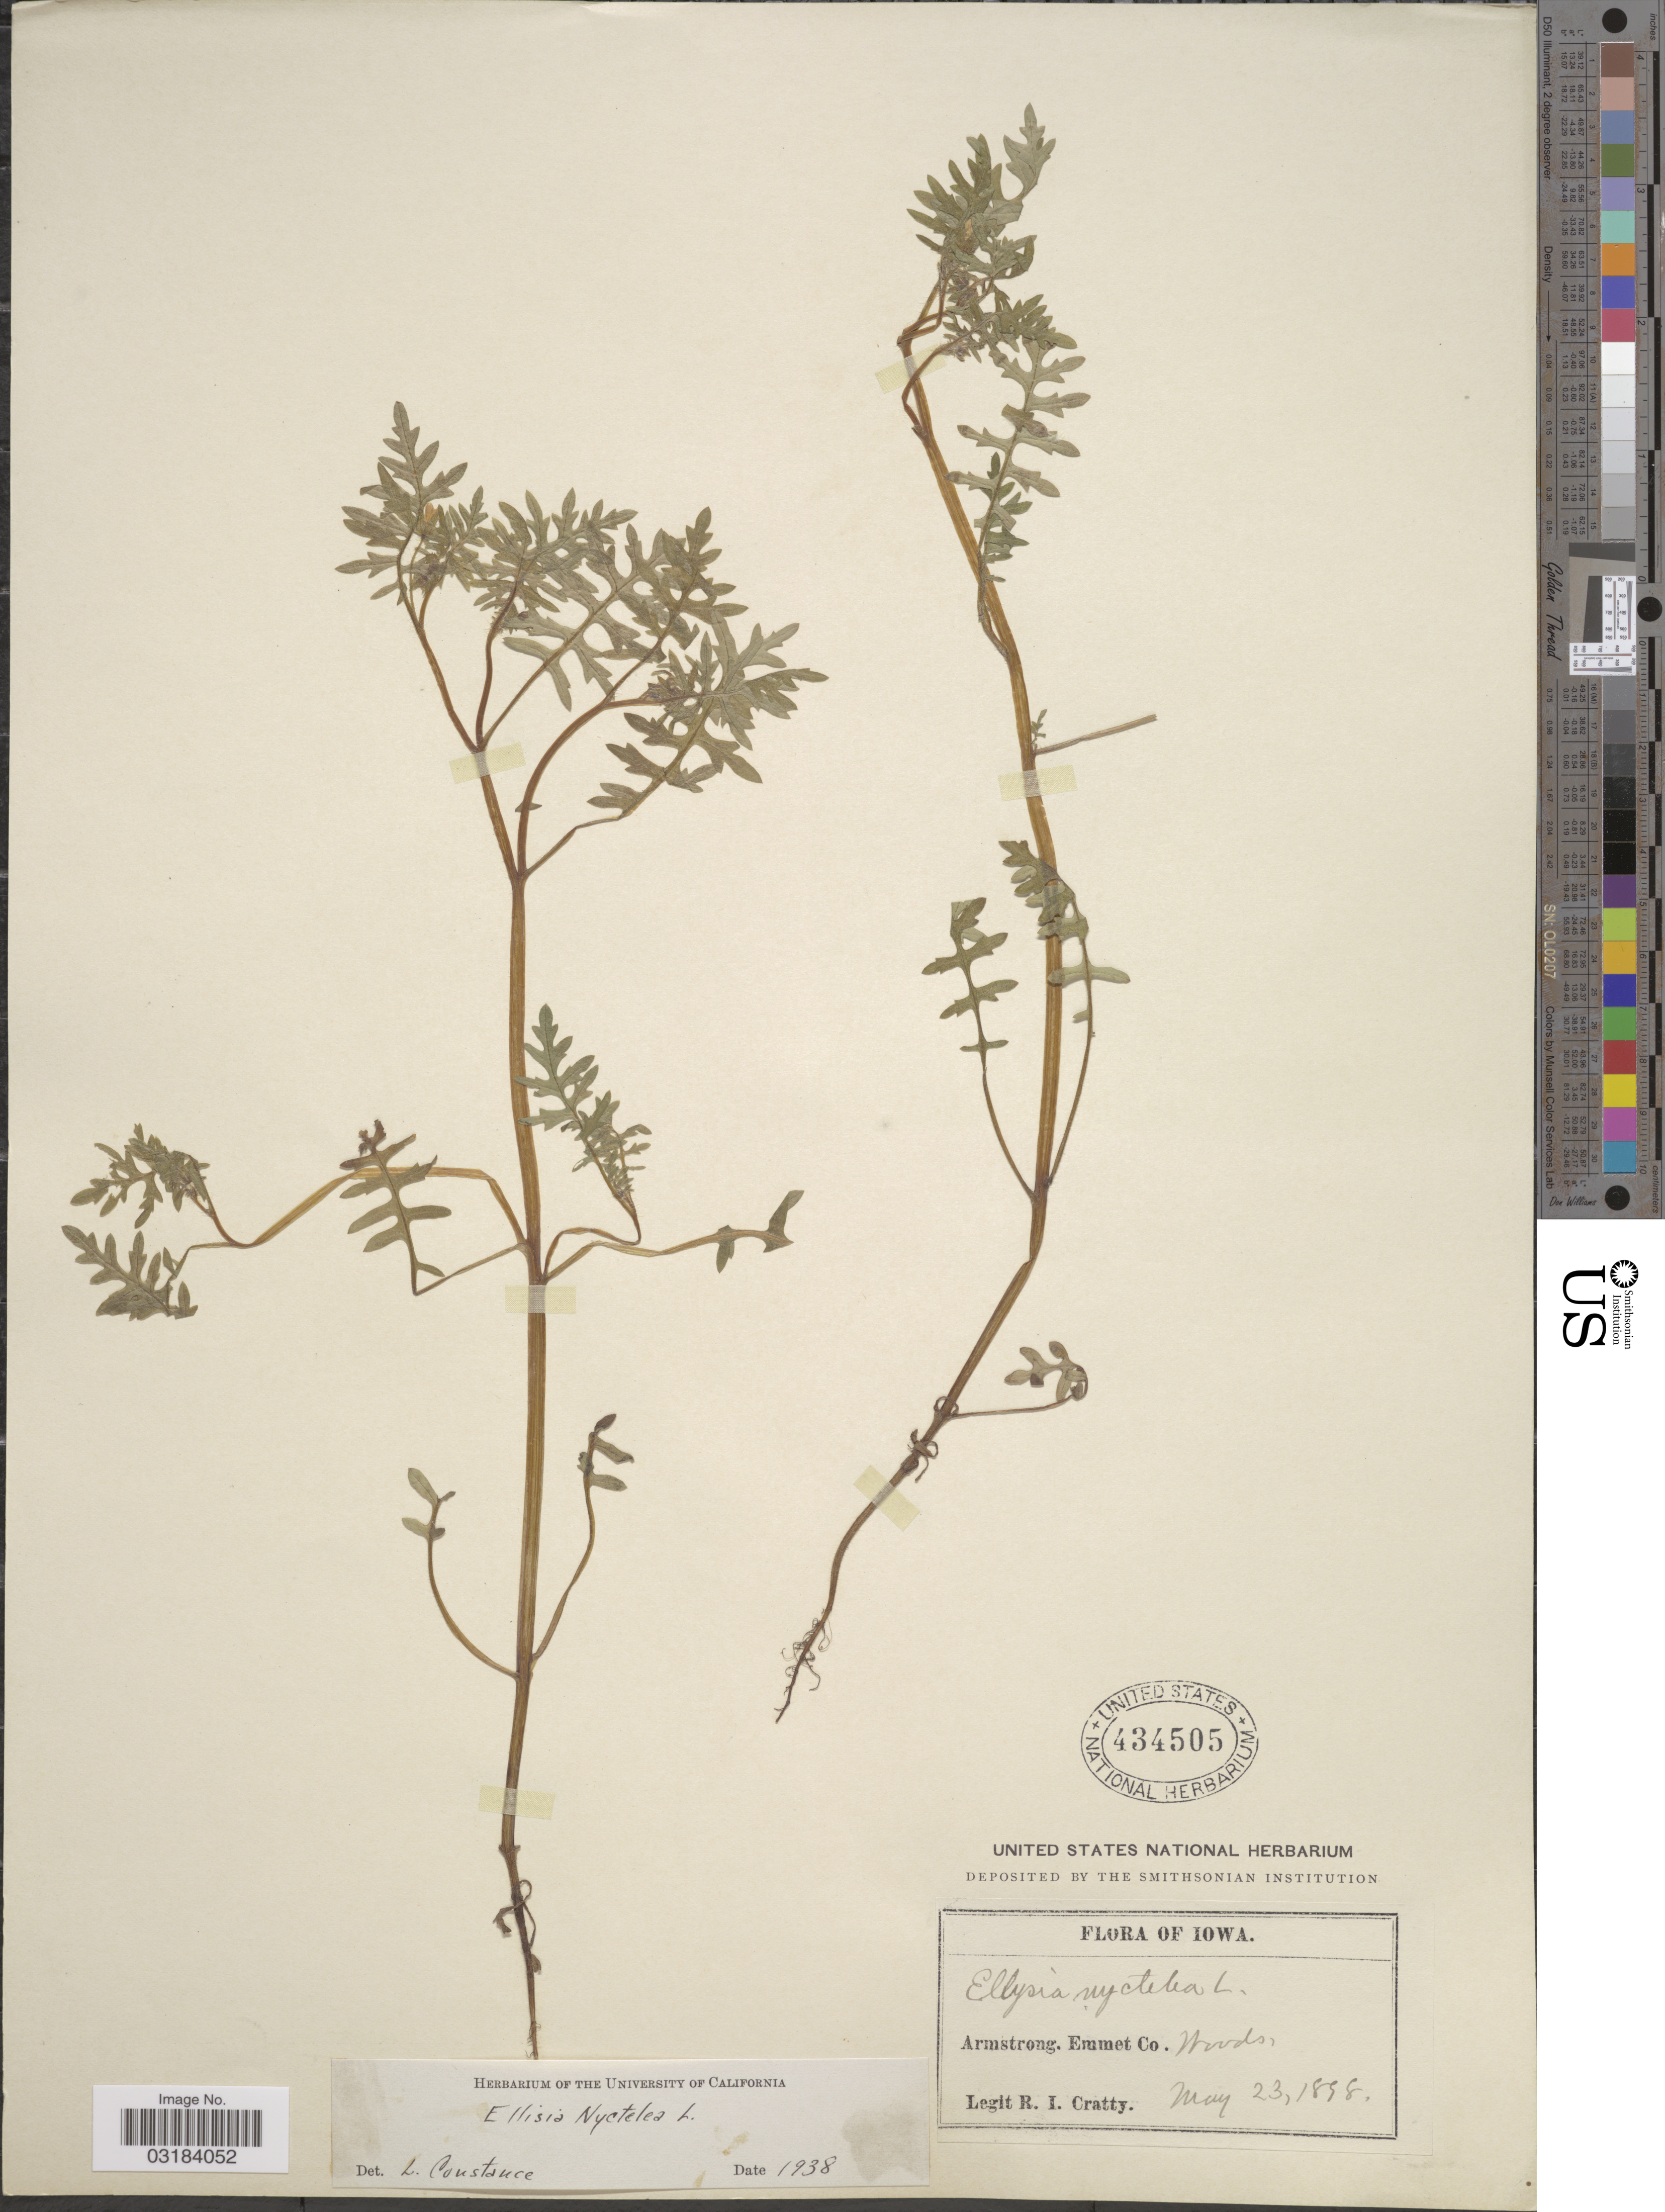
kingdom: Plantae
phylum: Tracheophyta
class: Magnoliopsida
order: Boraginales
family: Hydrophyllaceae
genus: Ellisia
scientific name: Ellisia nyctelea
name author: L.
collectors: R. Cratty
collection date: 1898-05-23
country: United States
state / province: Iowa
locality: Armstrong. Emmet Co.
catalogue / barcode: US 434505